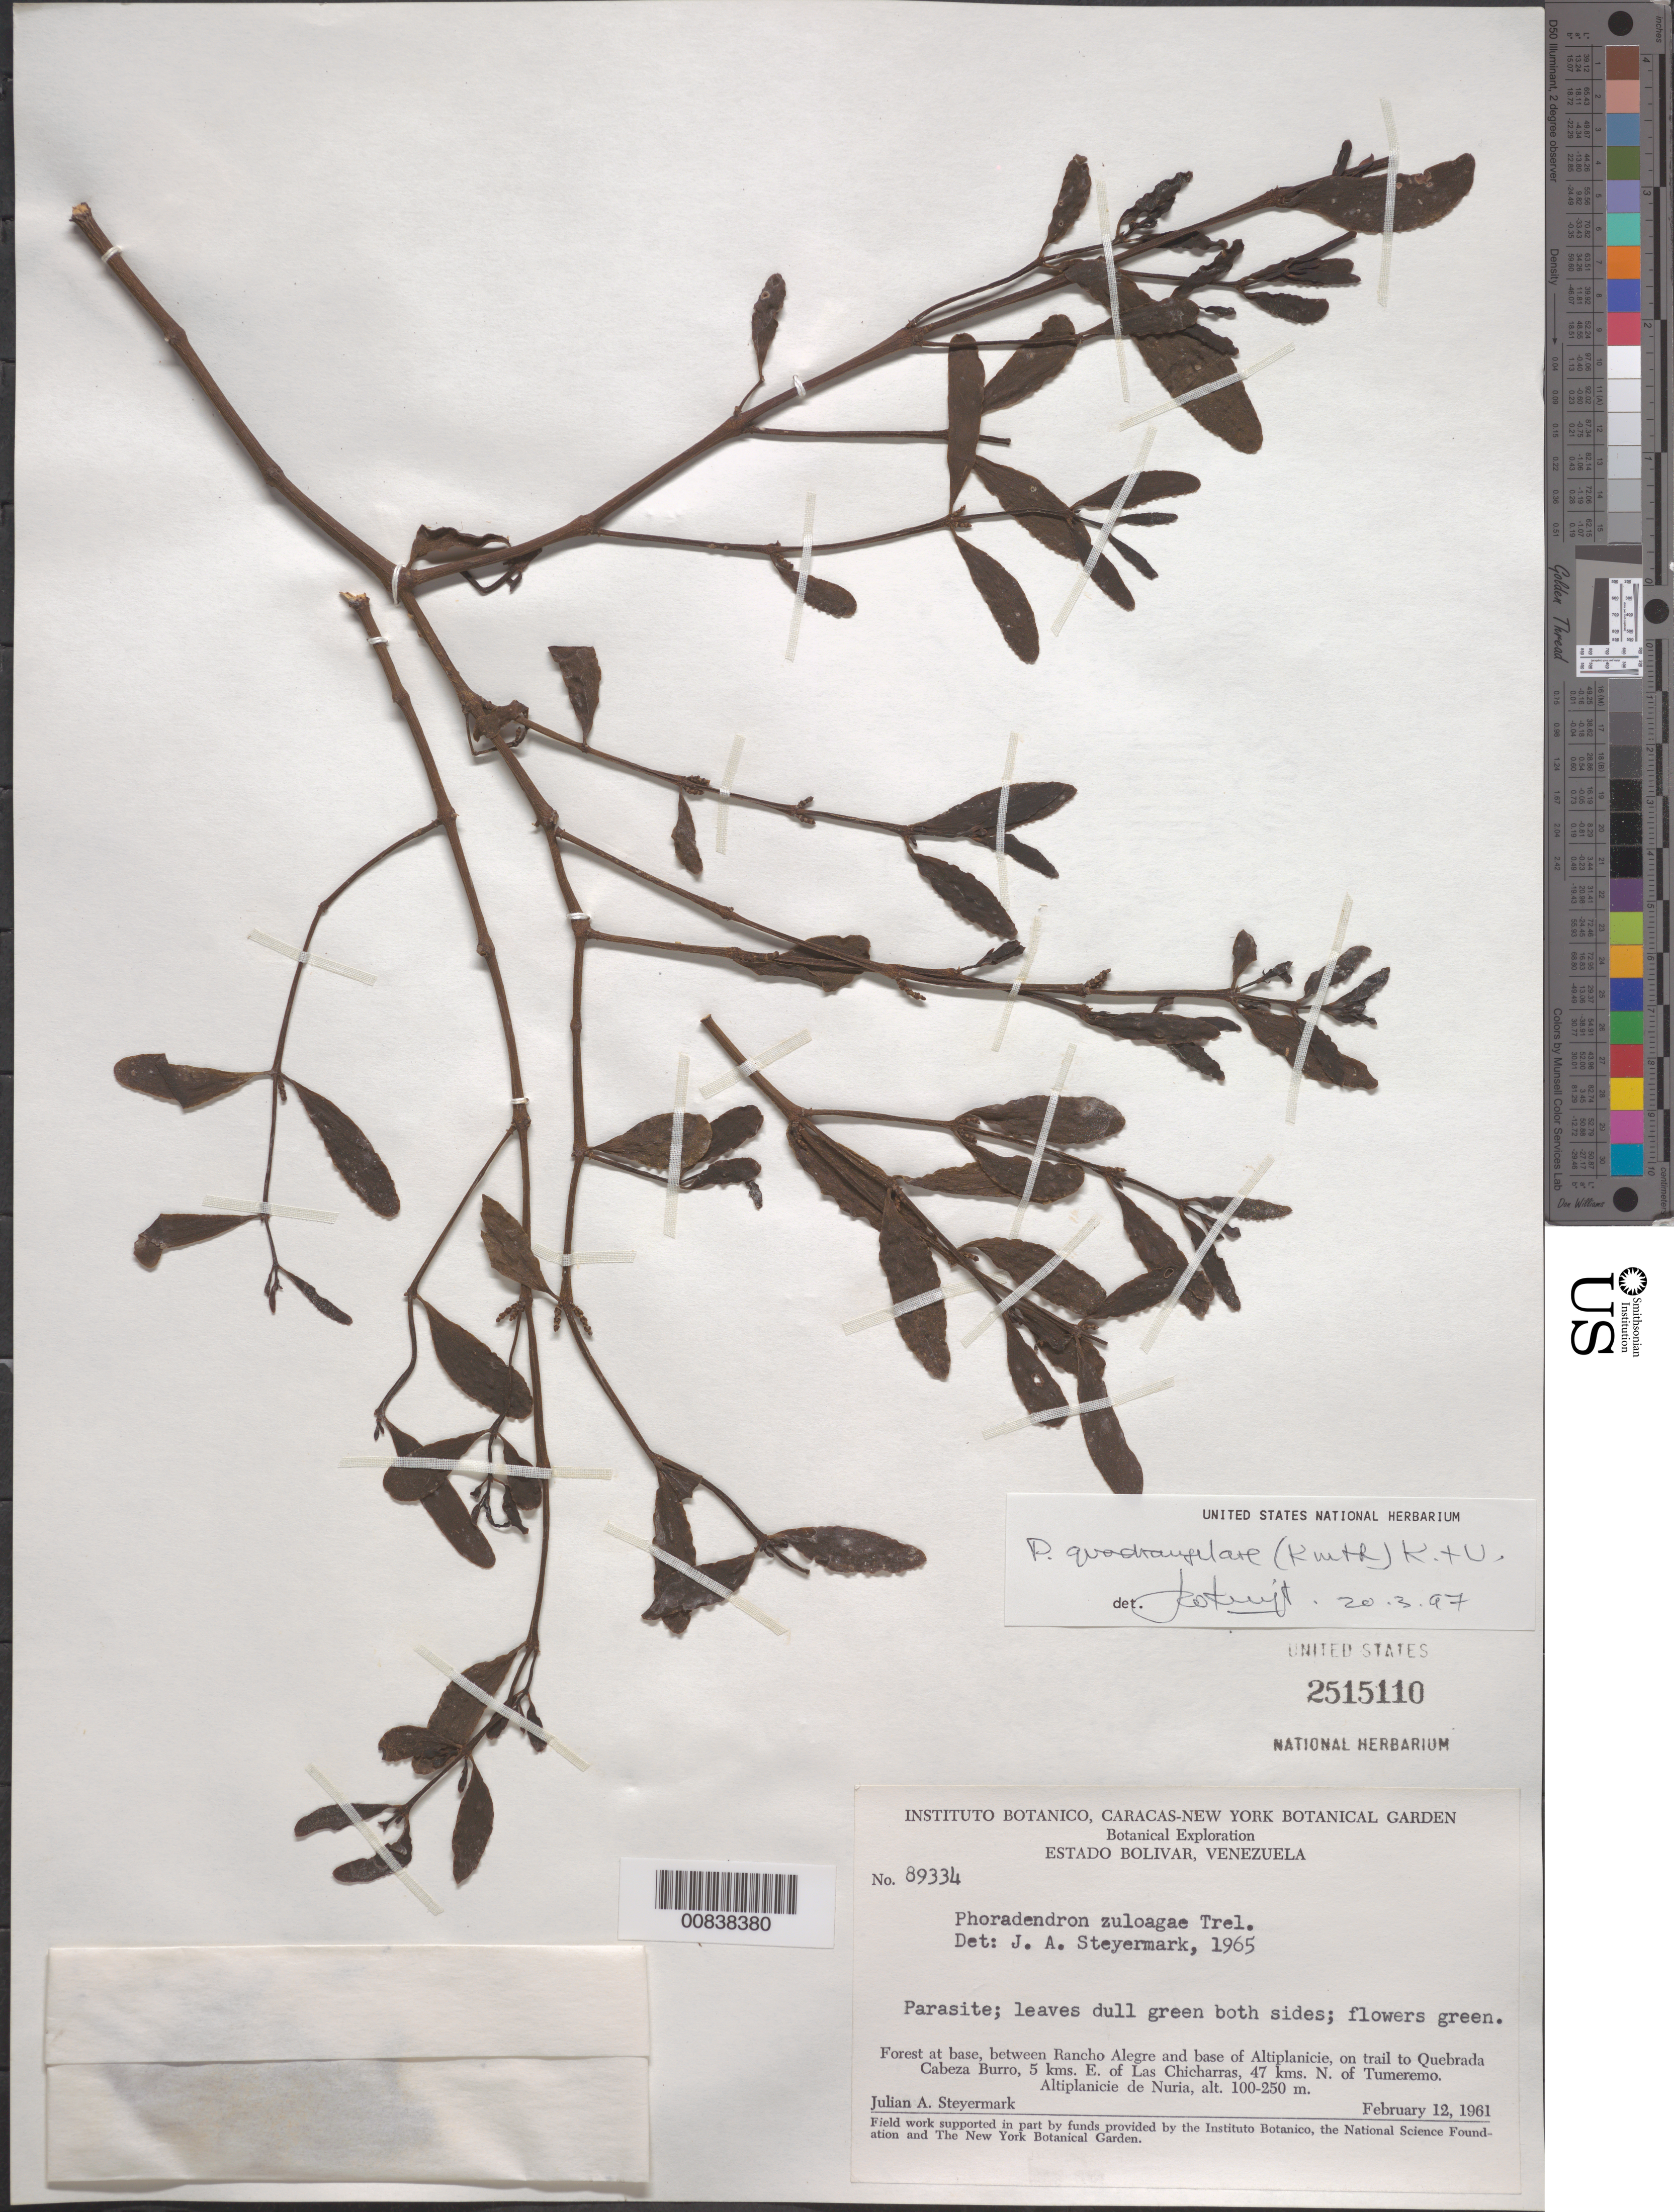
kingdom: Plantae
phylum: Tracheophyta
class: Magnoliopsida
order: Santalales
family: Viscaceae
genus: Phoradendron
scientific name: Phoradendron quadrangulare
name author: (Kunth) Griseb.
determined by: Kuijt, Job, (CANADA)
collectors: J. Steyermark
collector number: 89334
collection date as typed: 12-Feb-61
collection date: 1961-02-12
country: Venezuela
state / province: Bolívar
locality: Altiplanicie de Nuria, betw. Rancho Alegre and base of Altiplanicie, on trail to Quebrada Cabeza Burro, 5 km E of Las Chicharras, 47 km N of Tumeremo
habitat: Forest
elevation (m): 100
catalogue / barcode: US 2515110